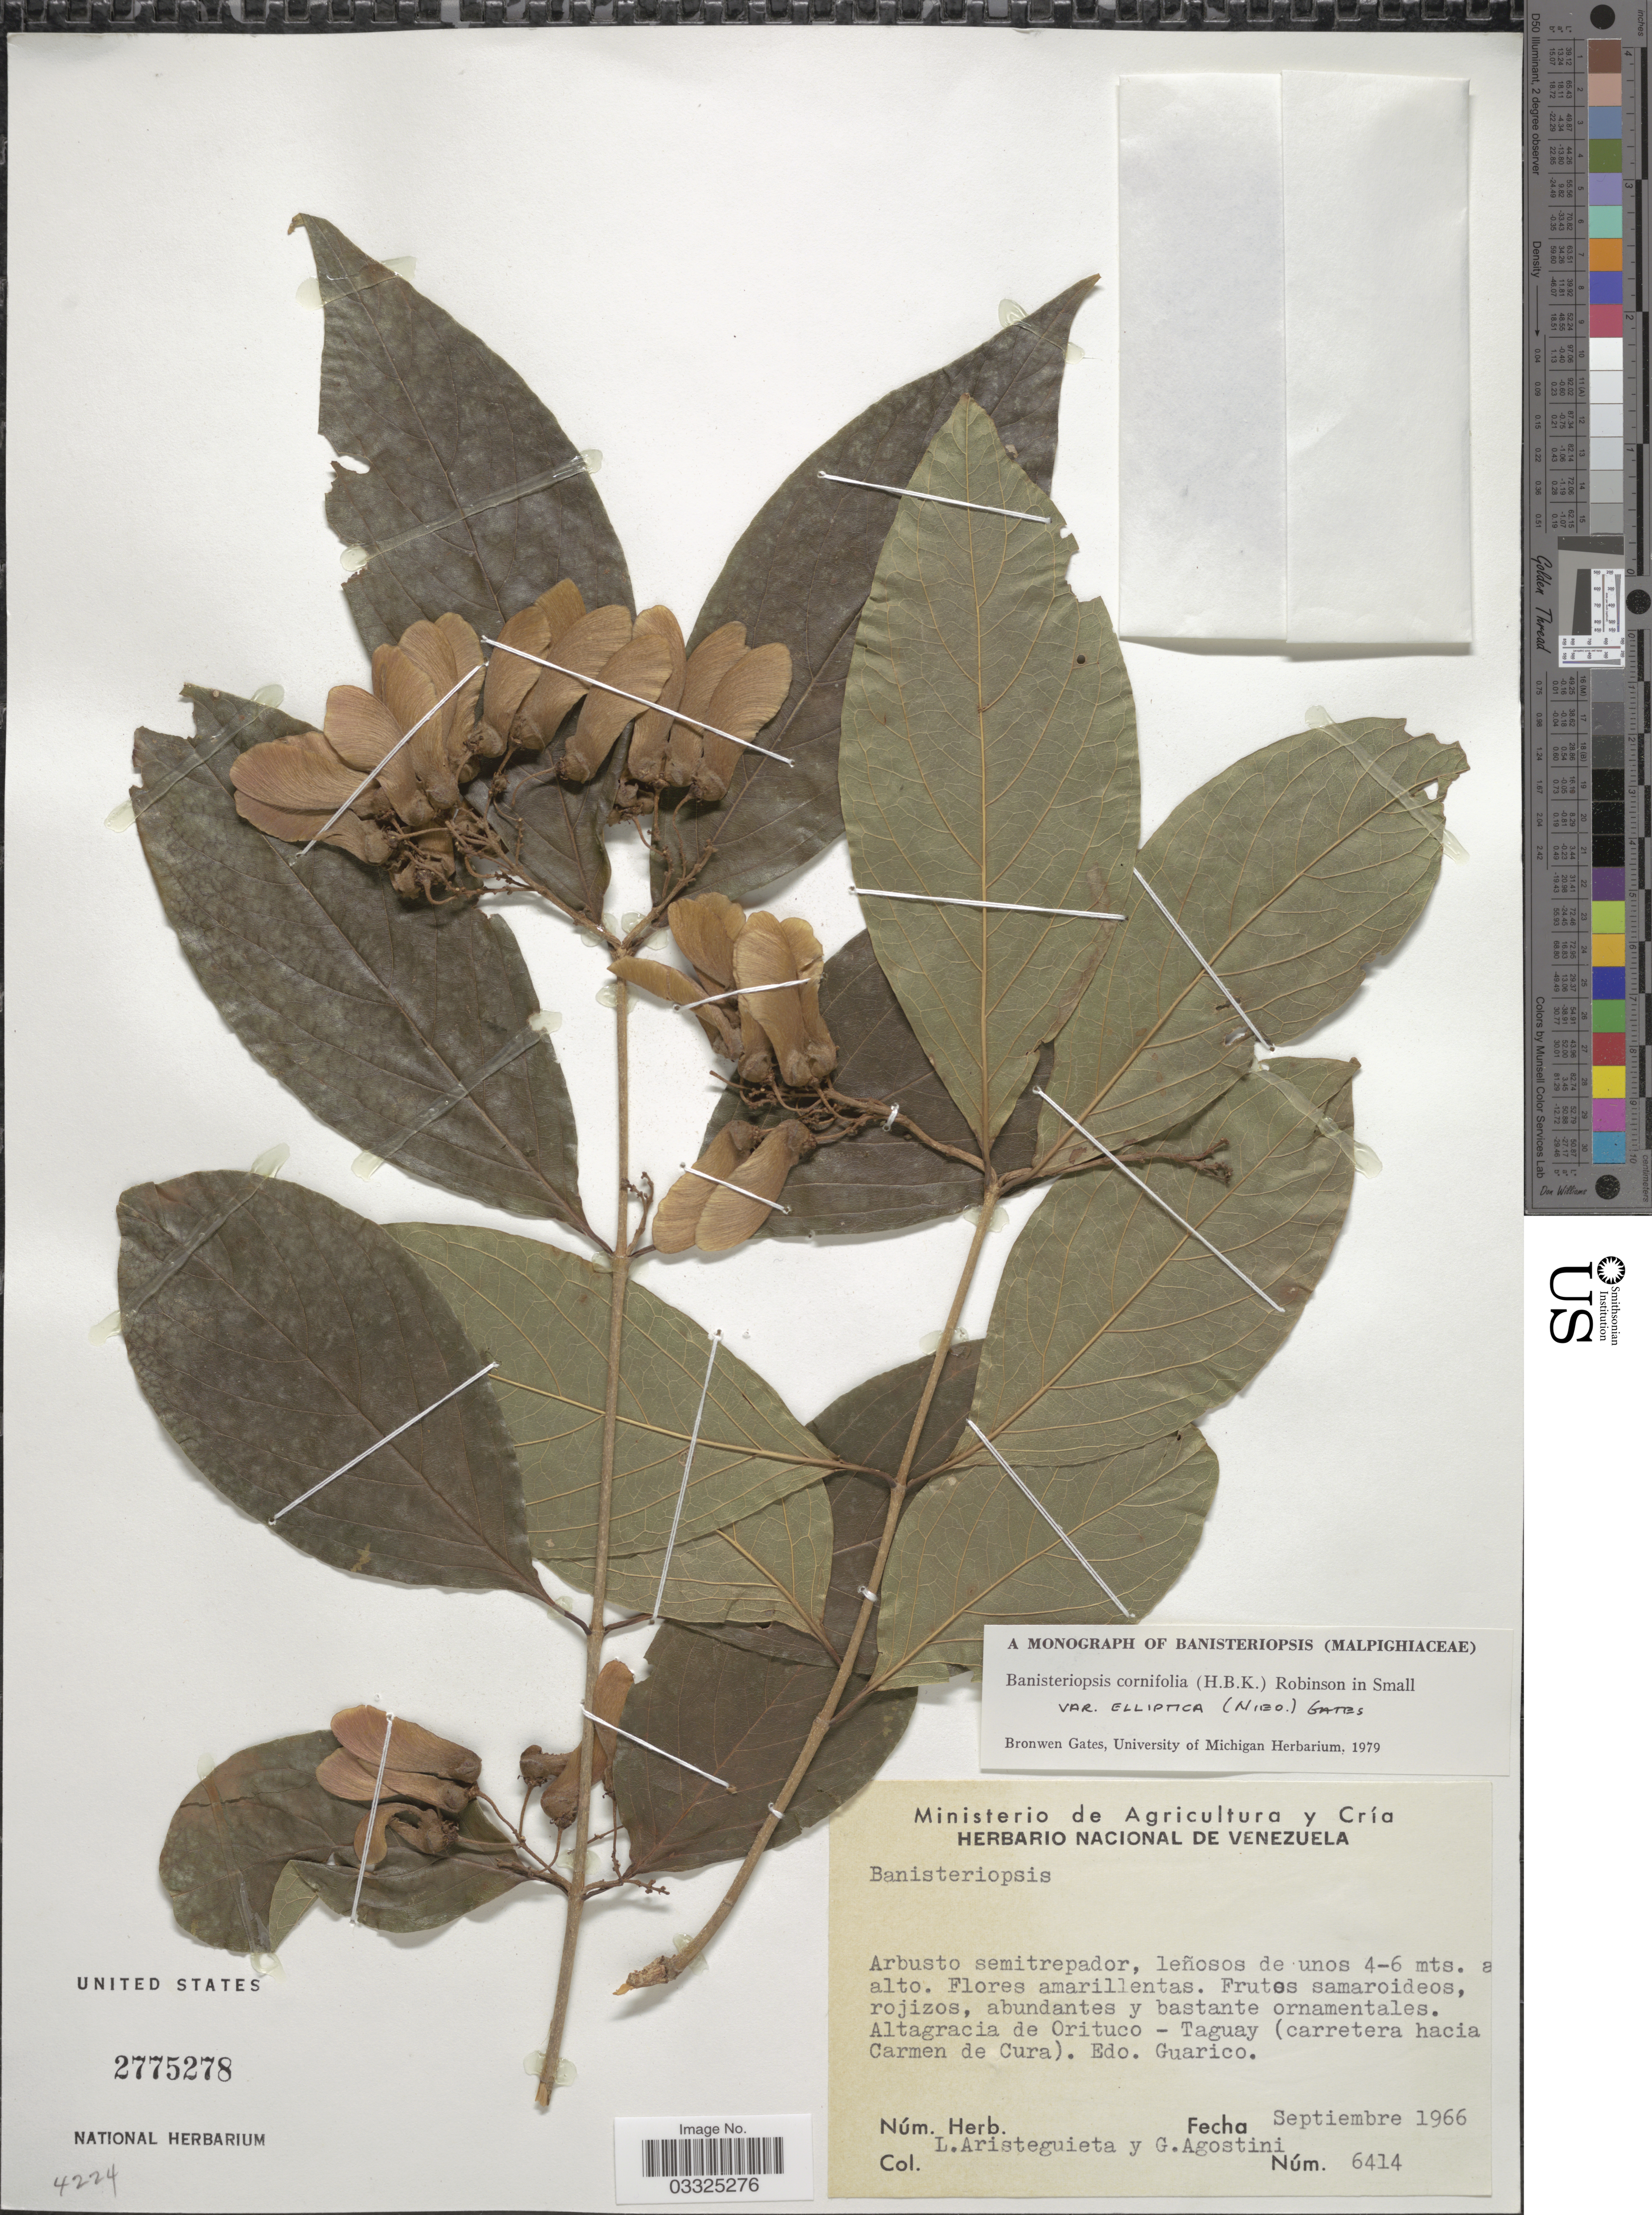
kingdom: Plantae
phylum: Tracheophyta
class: Magnoliopsida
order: Malpighiales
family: Malpighiaceae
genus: Bronwenia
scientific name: Bronwenia cornifolia var. maracaybensis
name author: (A. Juss.) W.R. Anderson & C. Davis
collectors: L. Aristeguieta & G. Agostini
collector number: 6414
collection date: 1966-09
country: Venezuela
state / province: Guárico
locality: Altagracia de Orituco - Taguay (carretera hacia Carmen de Cura).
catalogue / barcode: US 2775278